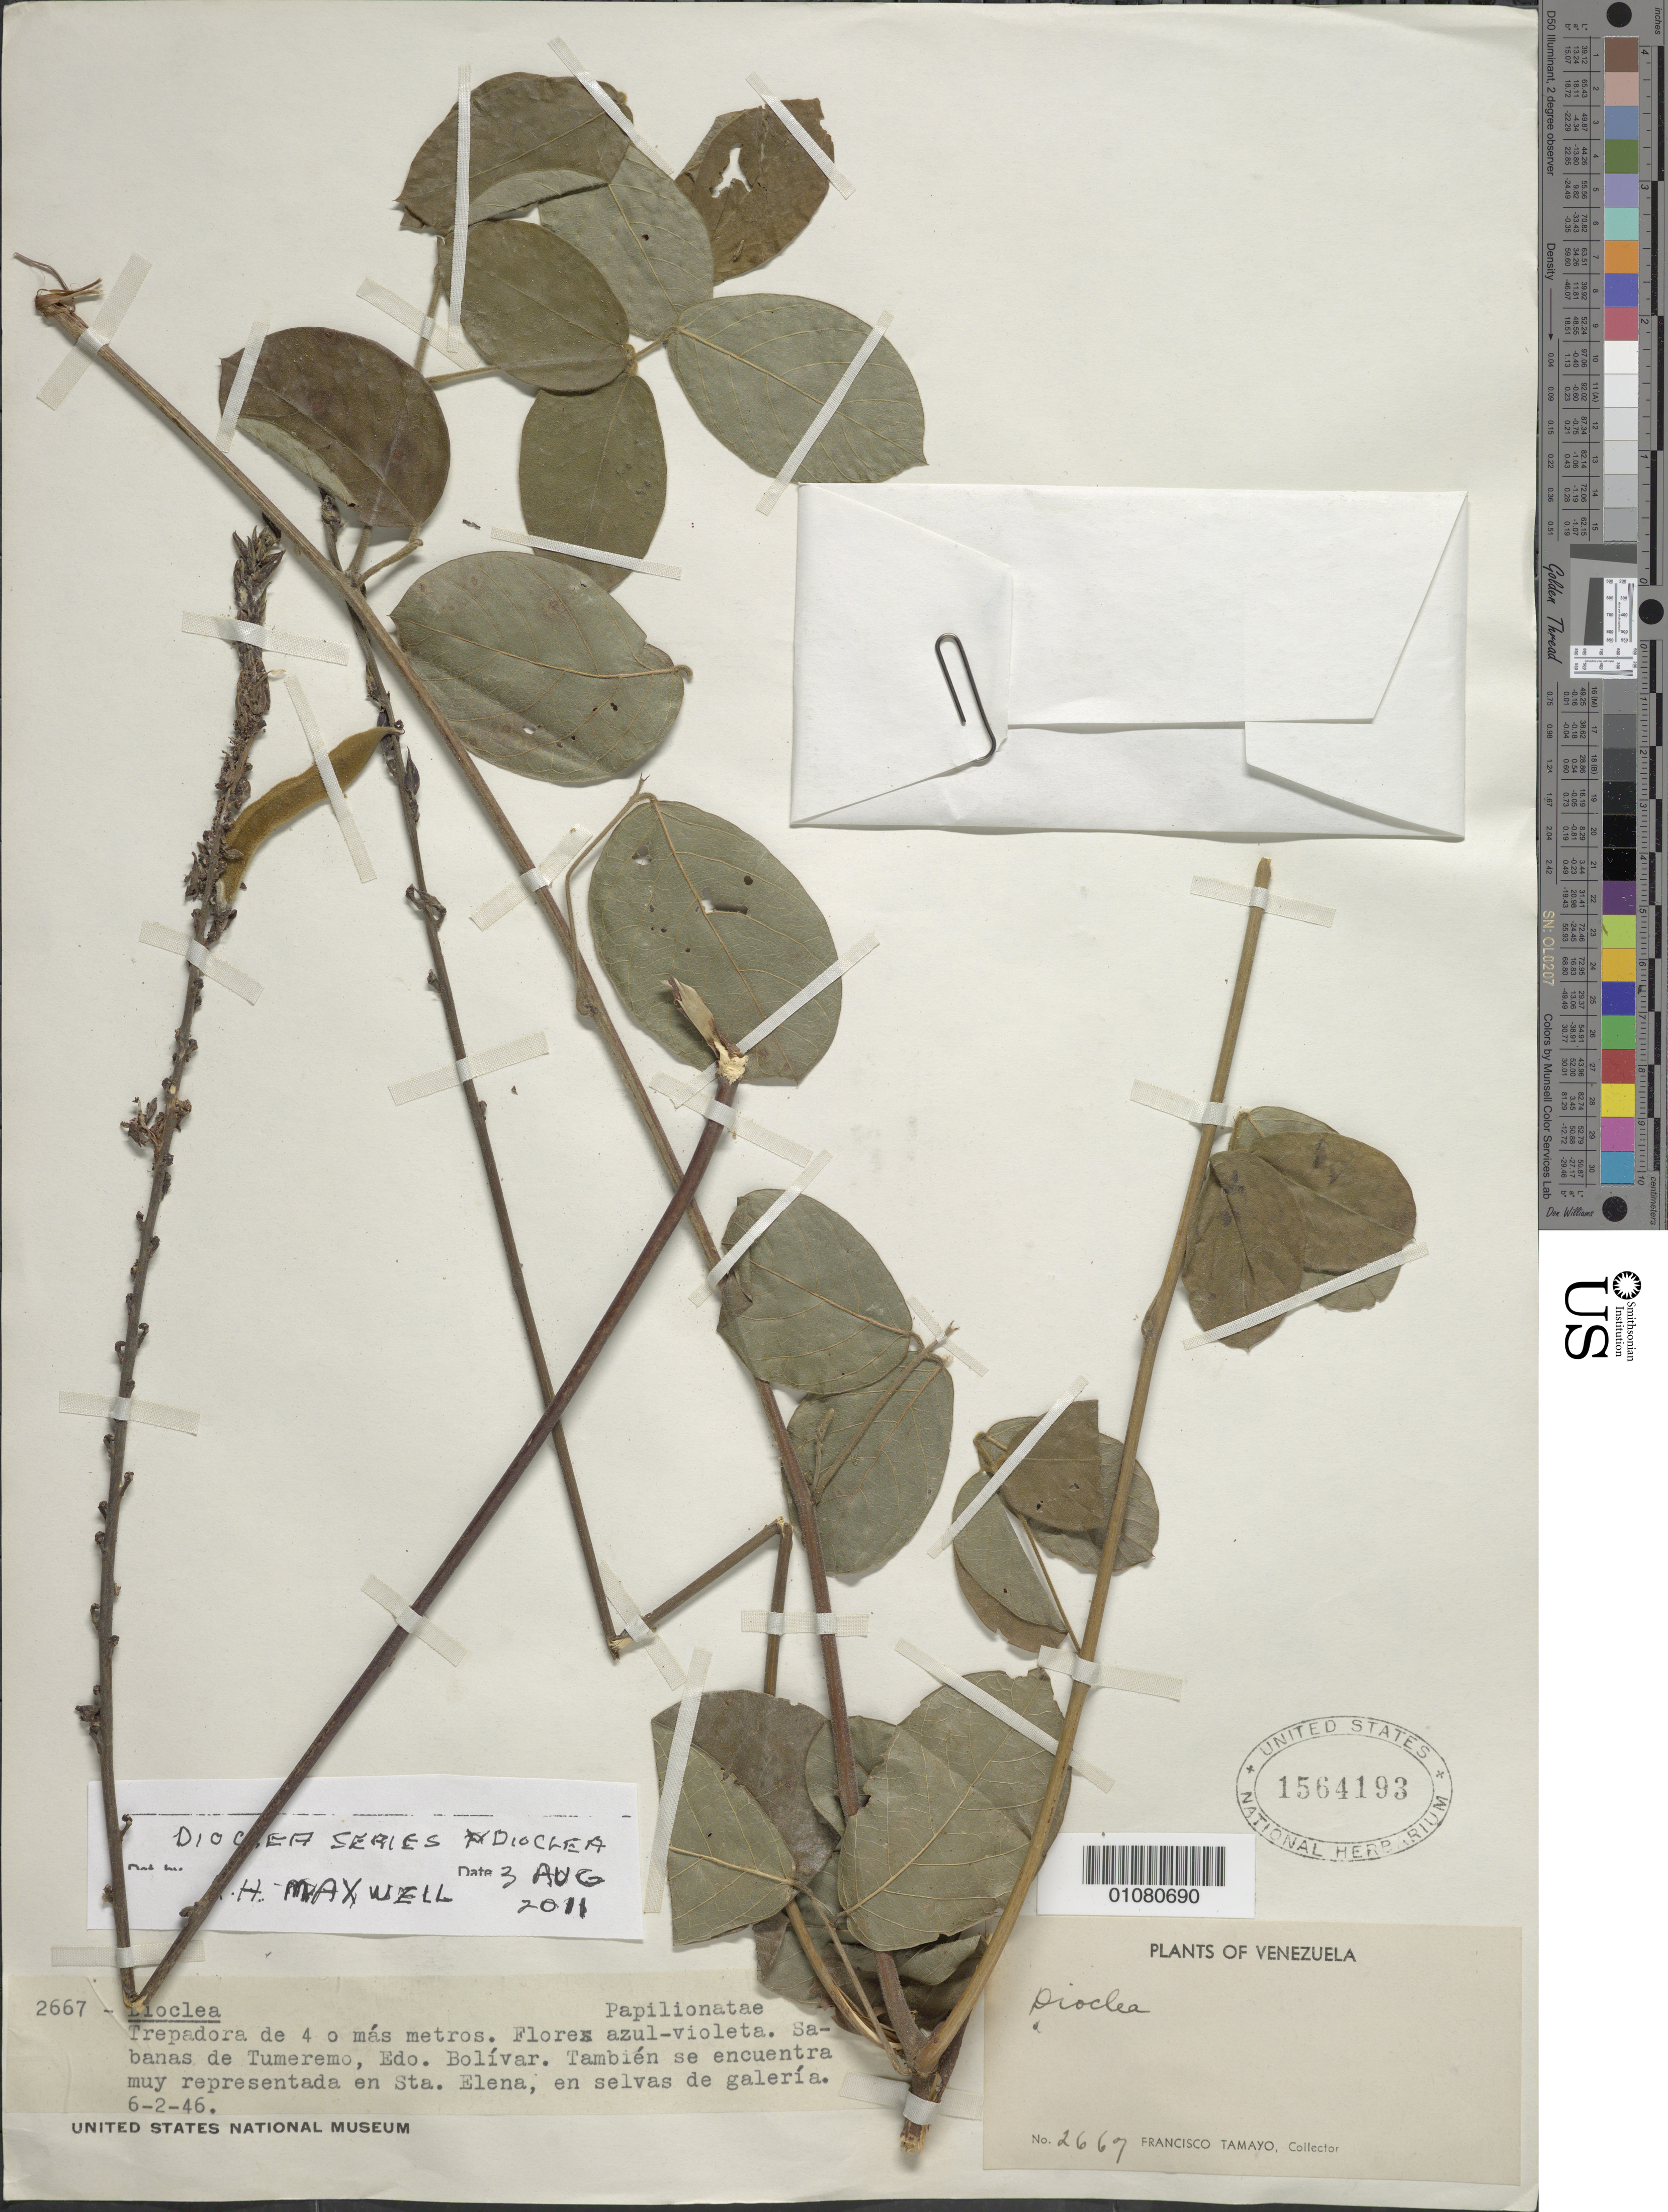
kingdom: Plantae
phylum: Tracheophyta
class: Magnoliopsida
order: Fabales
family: Fabaceae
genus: Dioclea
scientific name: Dioclea sp.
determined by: Maxwell, R. H., (JEF), Indiana University Southeast (UNITED STATES)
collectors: F. Tamayo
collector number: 2667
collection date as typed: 6-Feb-46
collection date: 1946-02-06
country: Venezuela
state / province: Bolívar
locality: Tumeremo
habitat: Sabanas de Tumeremo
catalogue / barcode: US 1564193